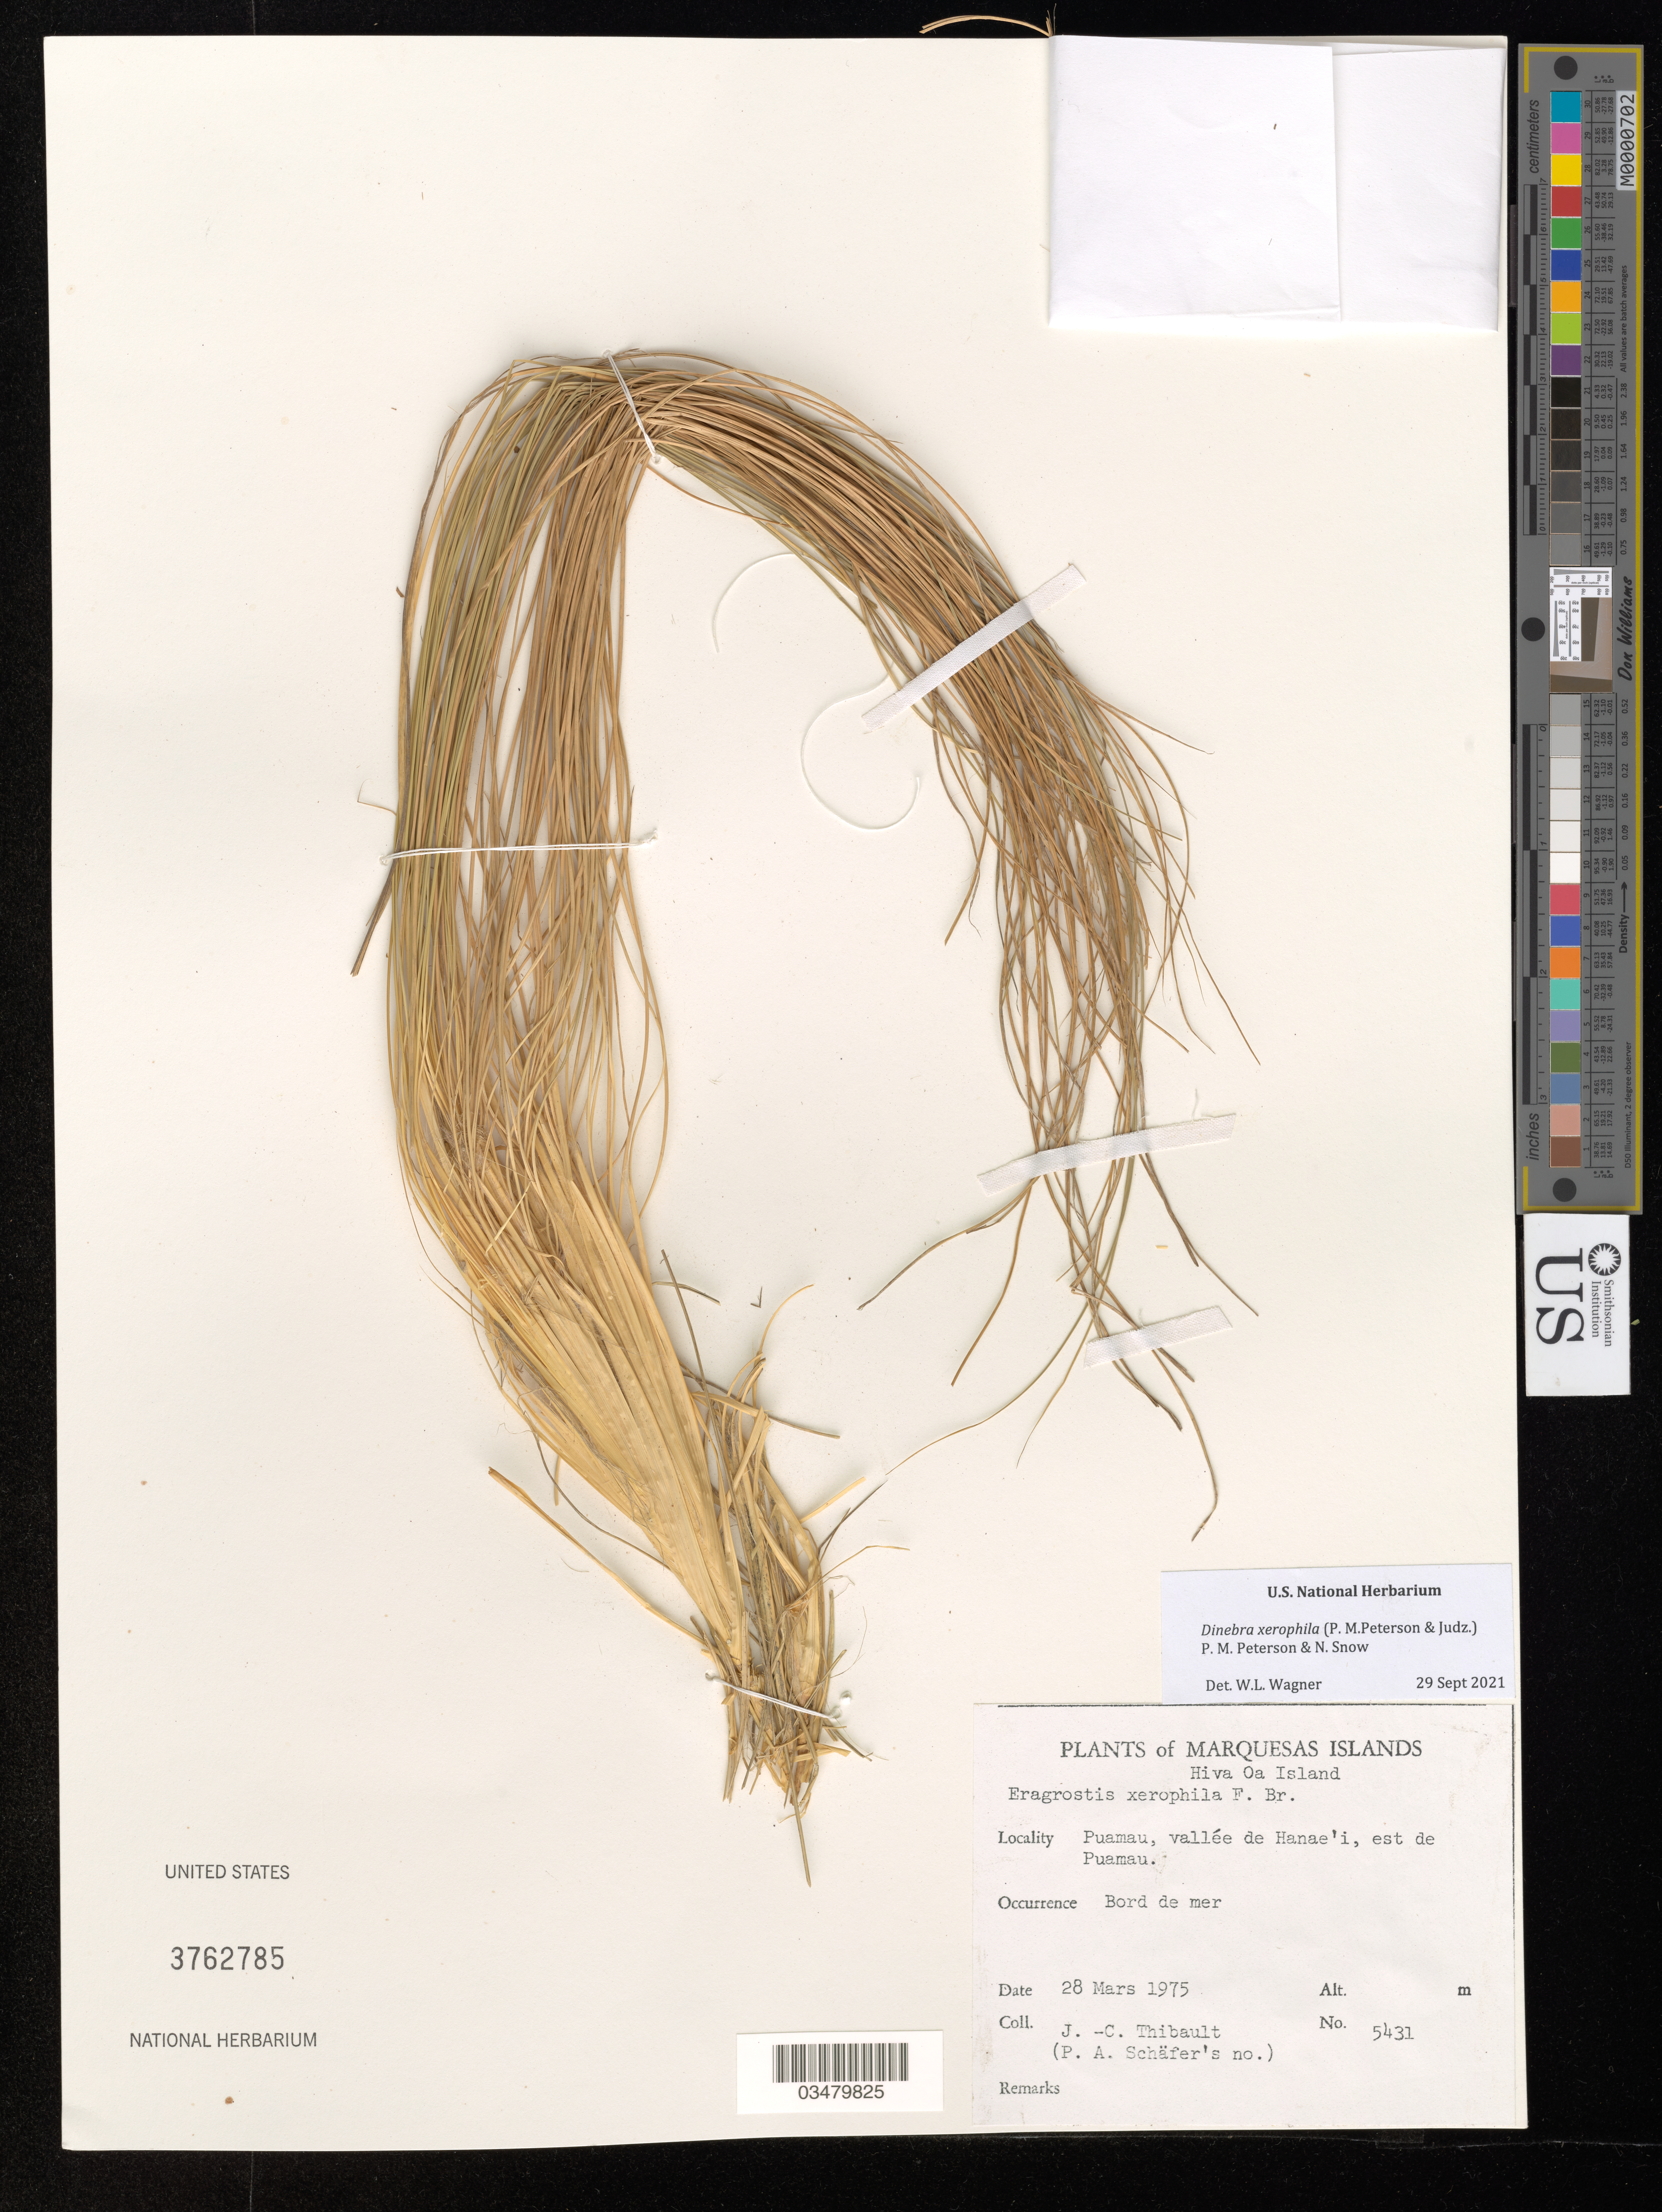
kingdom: Plantae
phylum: Tracheophyta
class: Liliopsida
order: Poales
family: Poaceae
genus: Dinebra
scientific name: Dinebra xerophila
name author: (P.M. Peterson & Judz.) P.M. Peterson & N. Snow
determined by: Wagner, W. L., (BOT), Smithsonian Institution - National Museum of Natural History (UNITED STATES)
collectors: J. Thibault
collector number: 5431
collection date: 1975-03-28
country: French Polynesia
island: Hiva Oa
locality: Puamau, vallee de Hanae'i, est de Puamau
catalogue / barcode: US 3762785